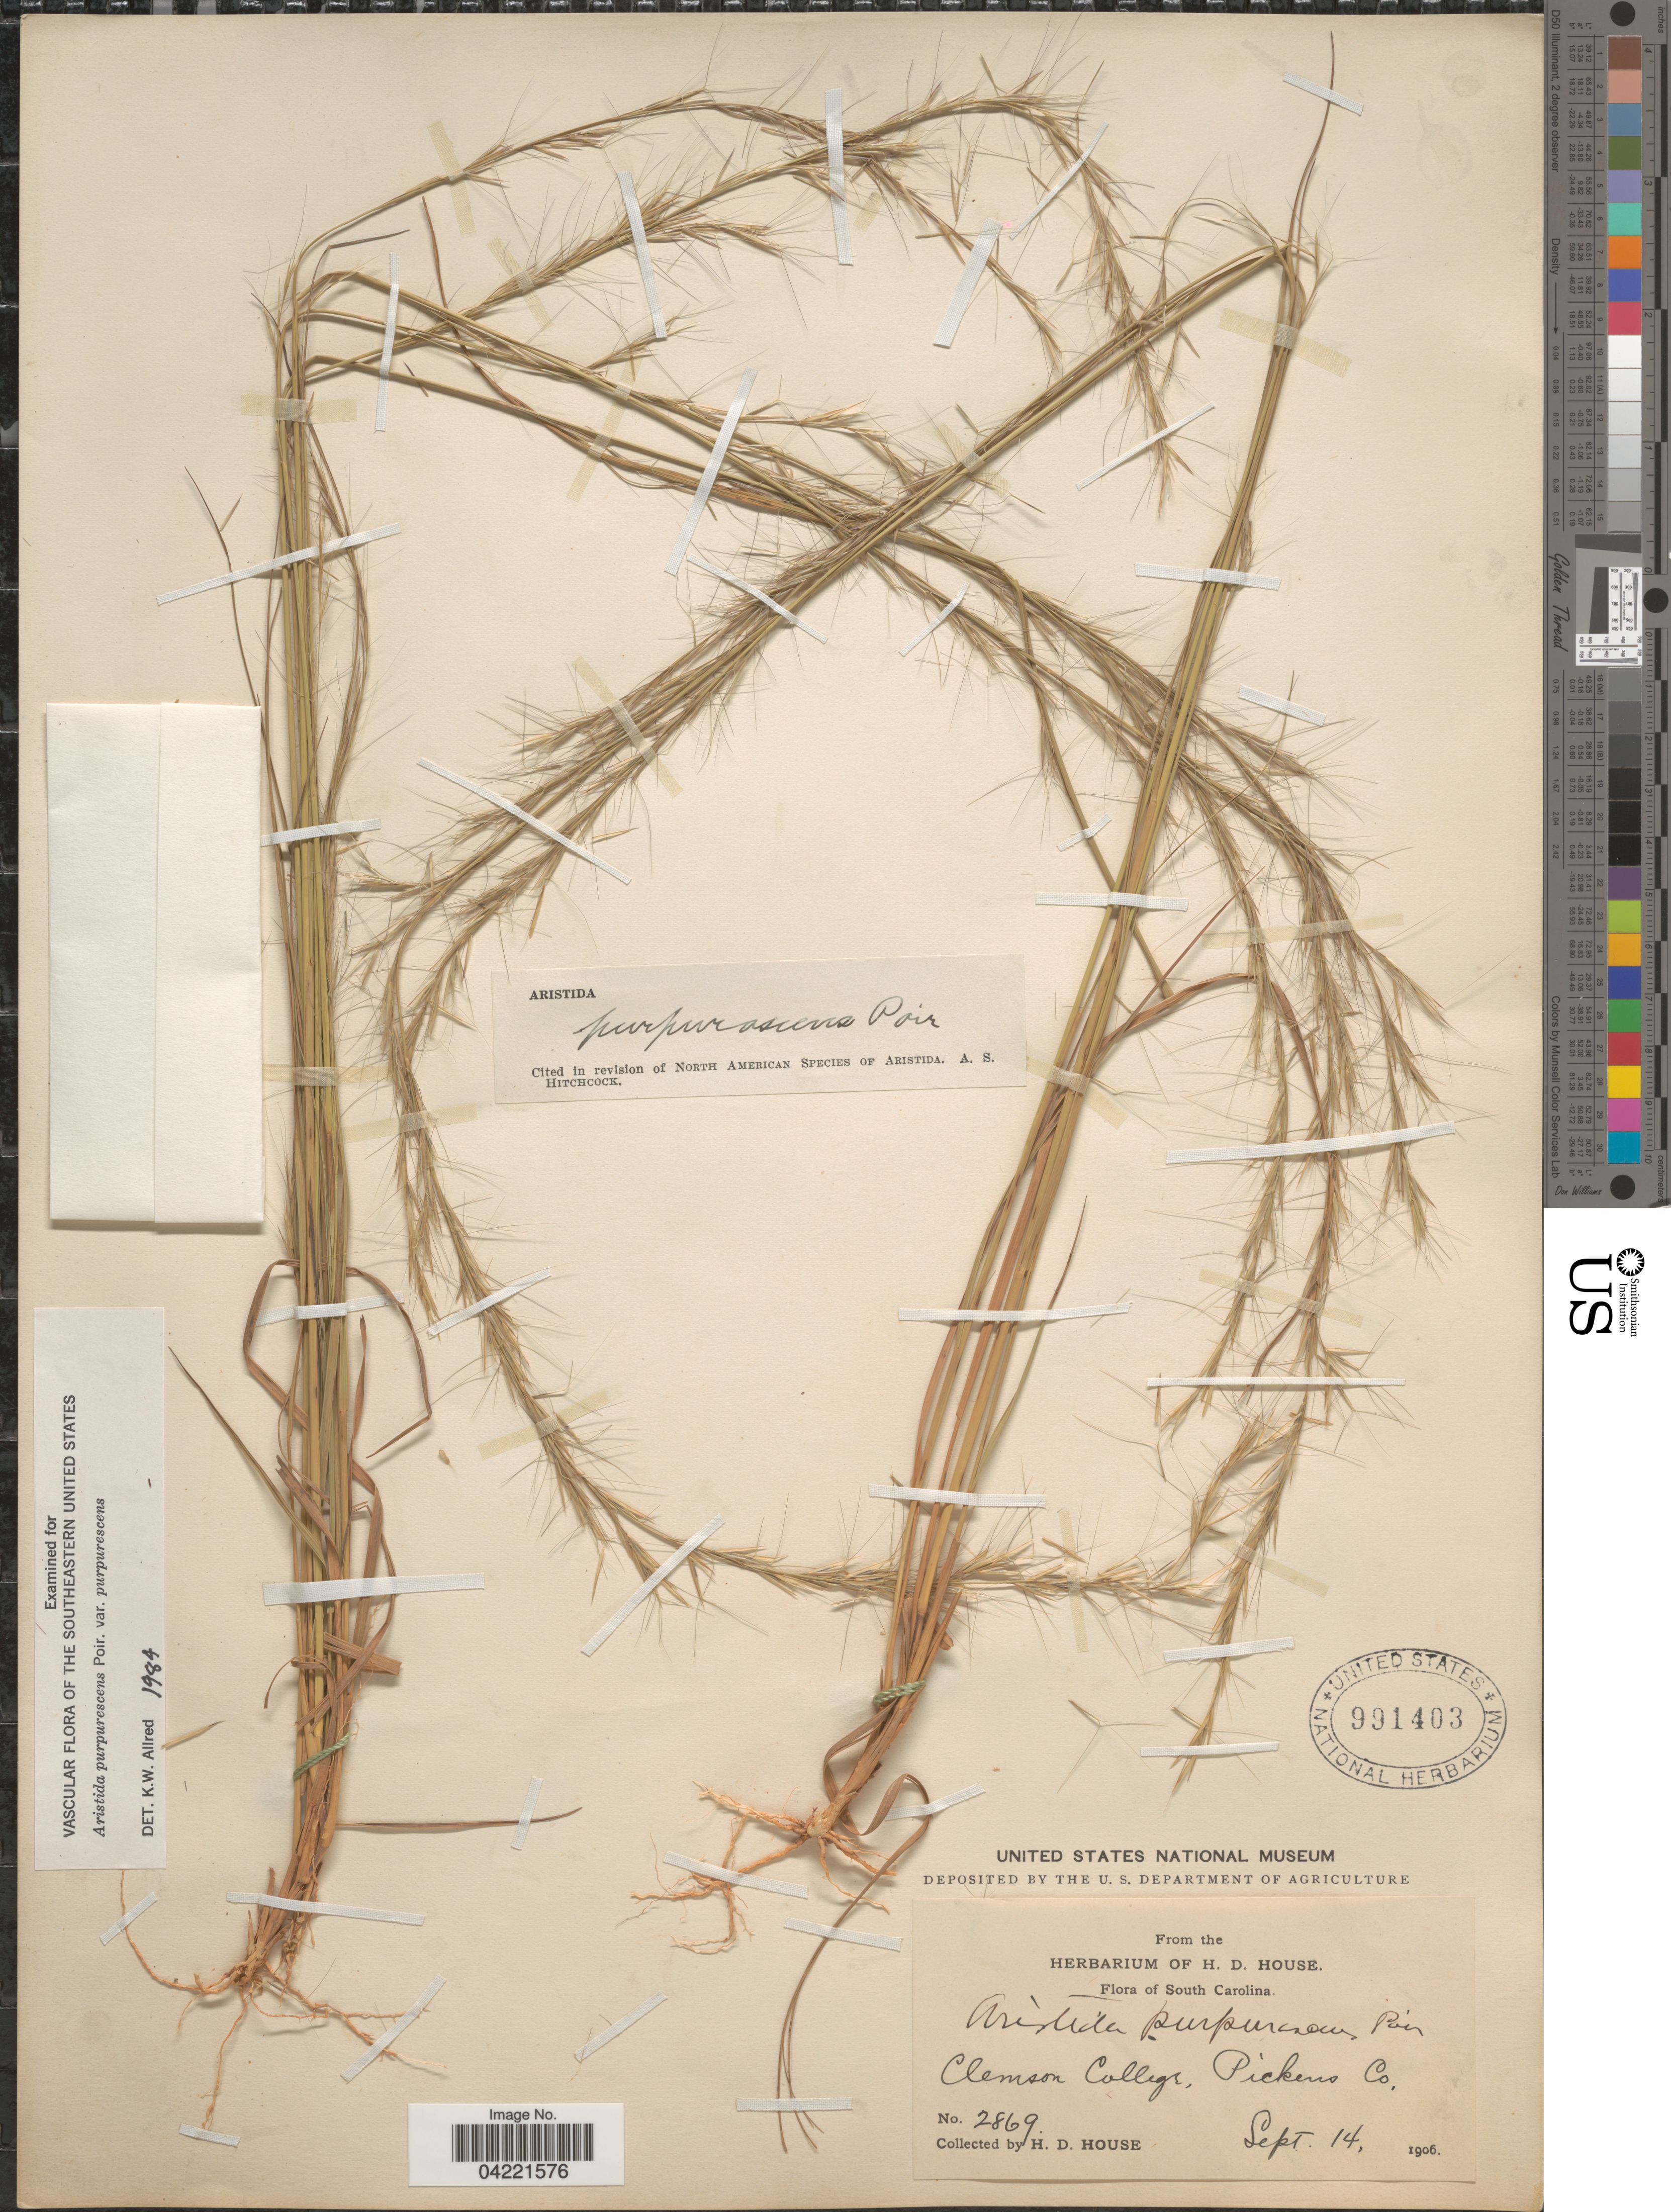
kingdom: Plantae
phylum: Tracheophyta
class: Liliopsida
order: Poales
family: Poaceae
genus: Aristida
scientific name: Aristida purpurascens var. purpurescens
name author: Poir.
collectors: H. D. House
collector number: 2869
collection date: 1906-09-14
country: United States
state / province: South Carolina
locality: Clemson College, Pickens Co.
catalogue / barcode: US 991403